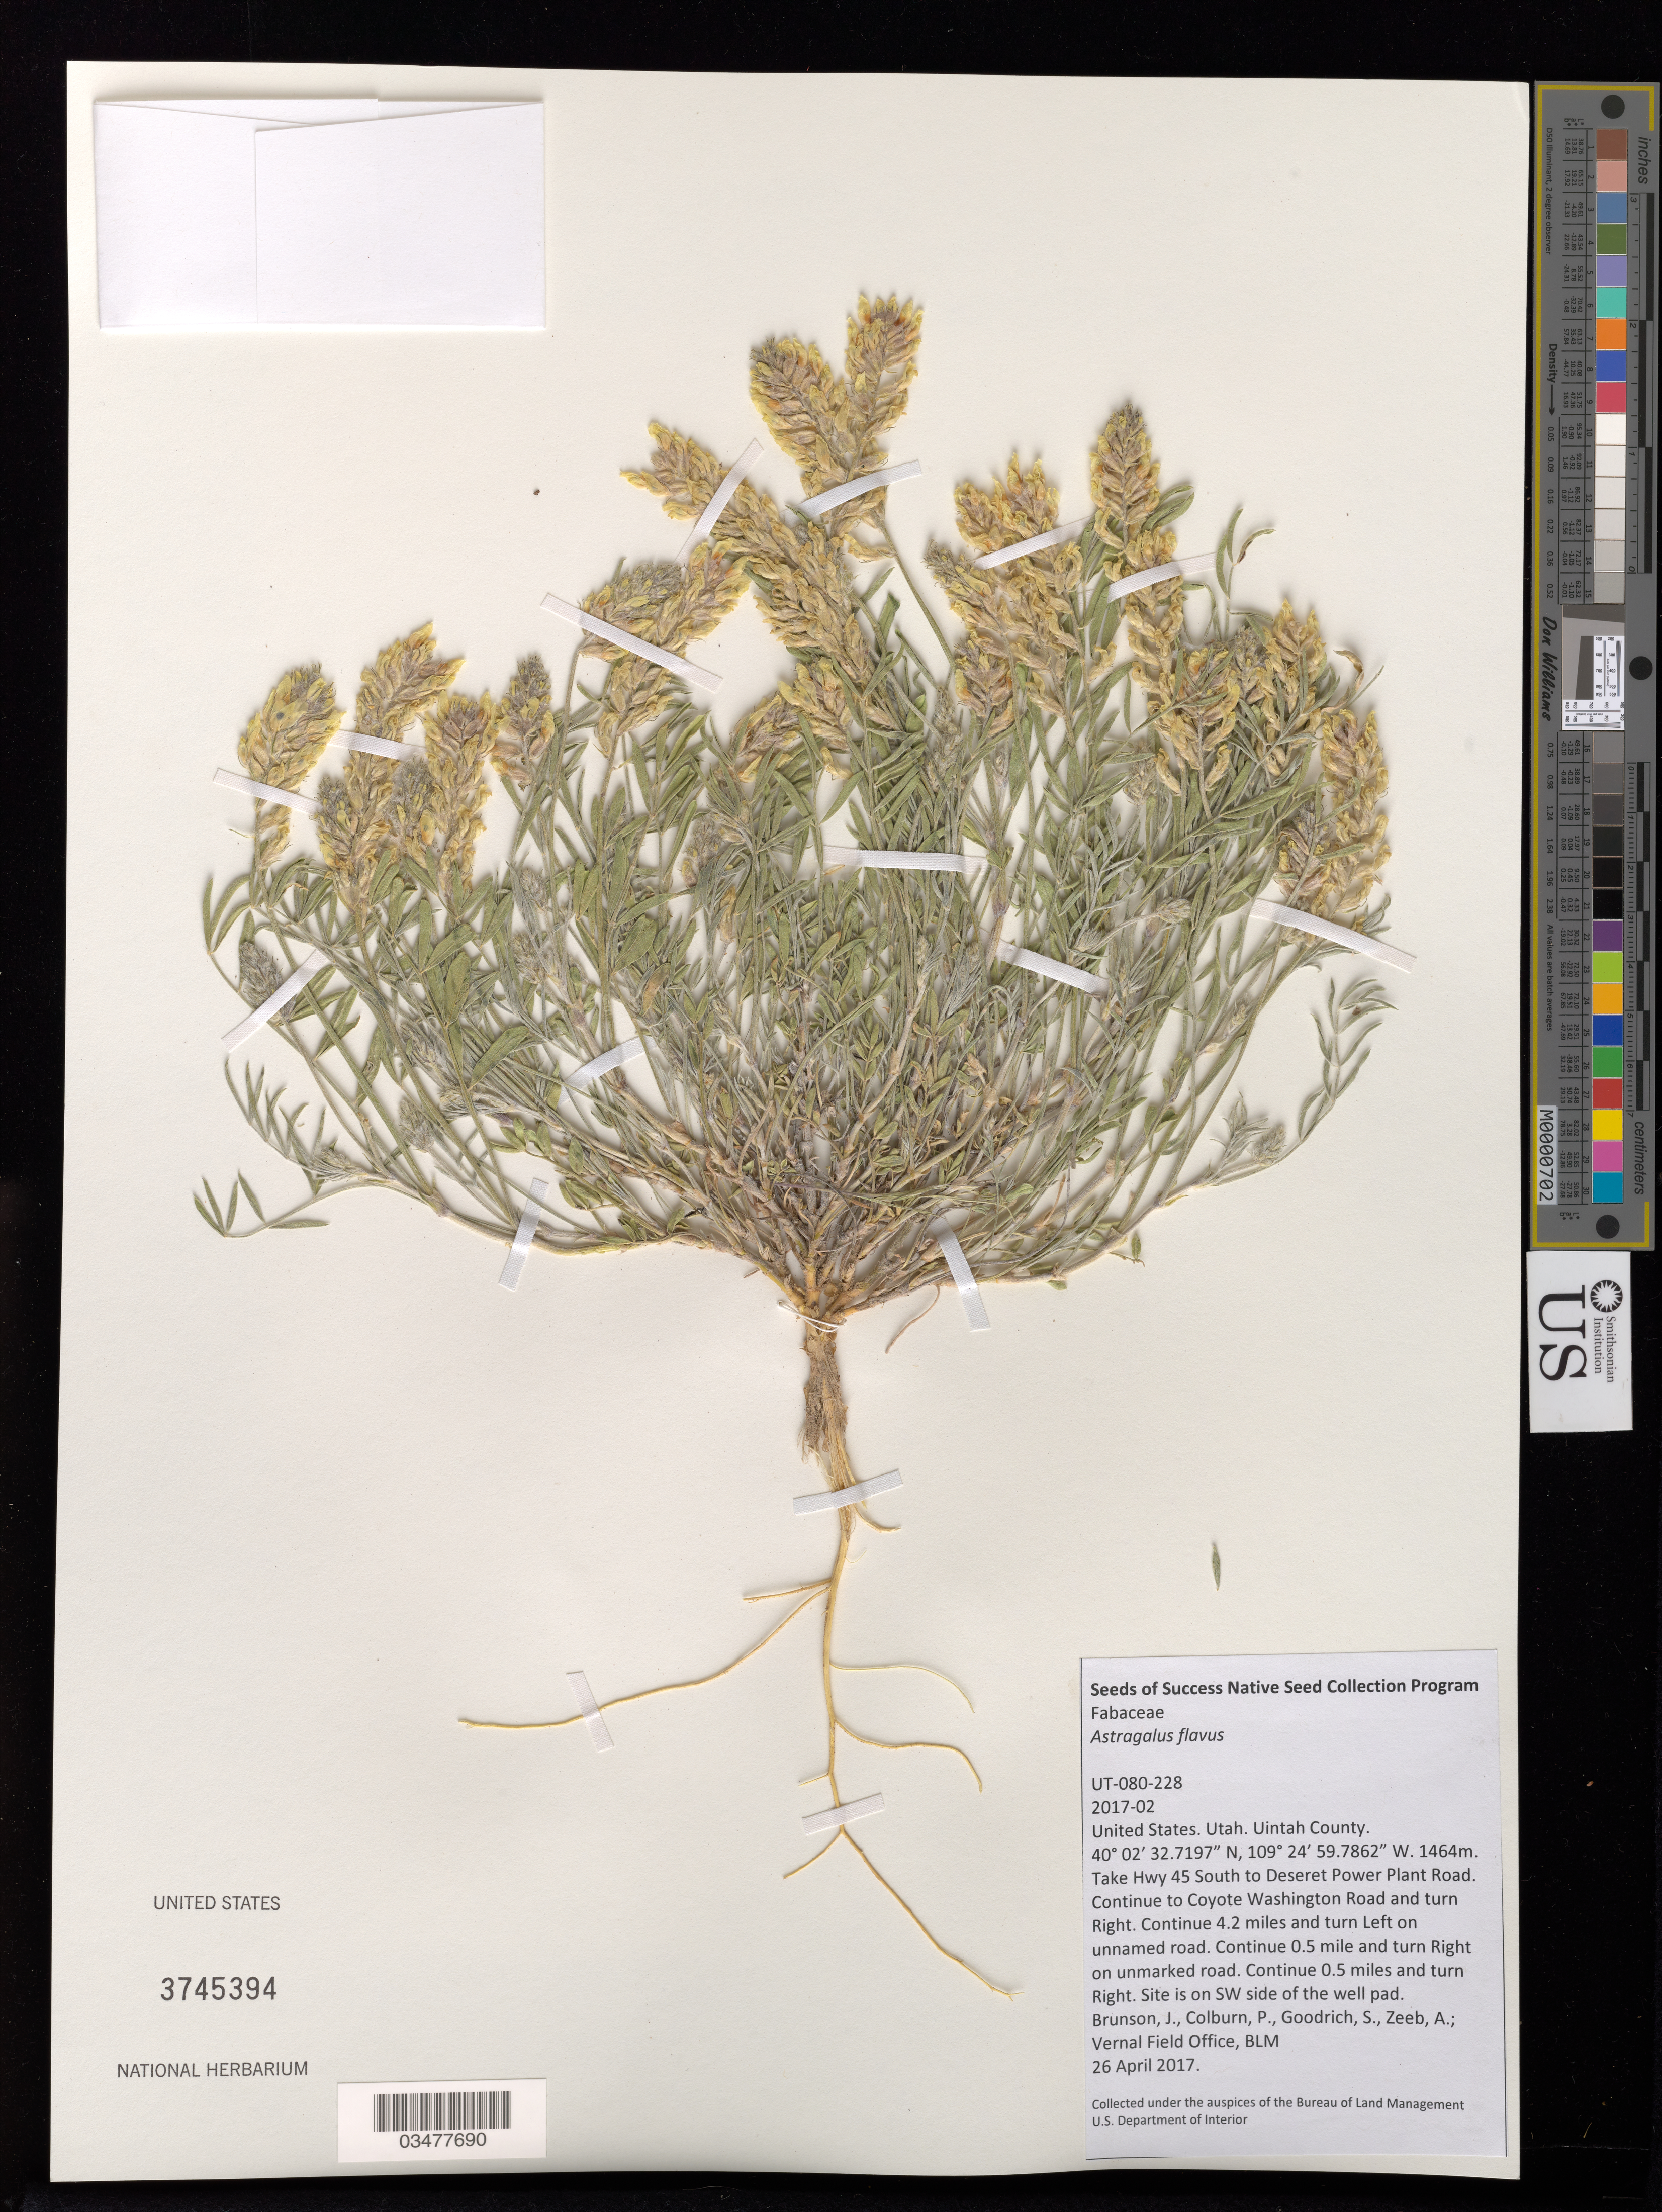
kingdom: Plantae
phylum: Tracheophyta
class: Magnoliopsida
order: Fabales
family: Fabaceae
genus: Astragalus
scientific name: Astragalus flavus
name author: Torr. & A. Gray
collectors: J. Brunson, P. Colburn, S. Goodrich & A. Zeeb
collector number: UT080-228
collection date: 2017-04-26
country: United States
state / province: Utah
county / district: Uintah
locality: SW side of the well pad.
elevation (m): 1464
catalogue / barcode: US 3745394